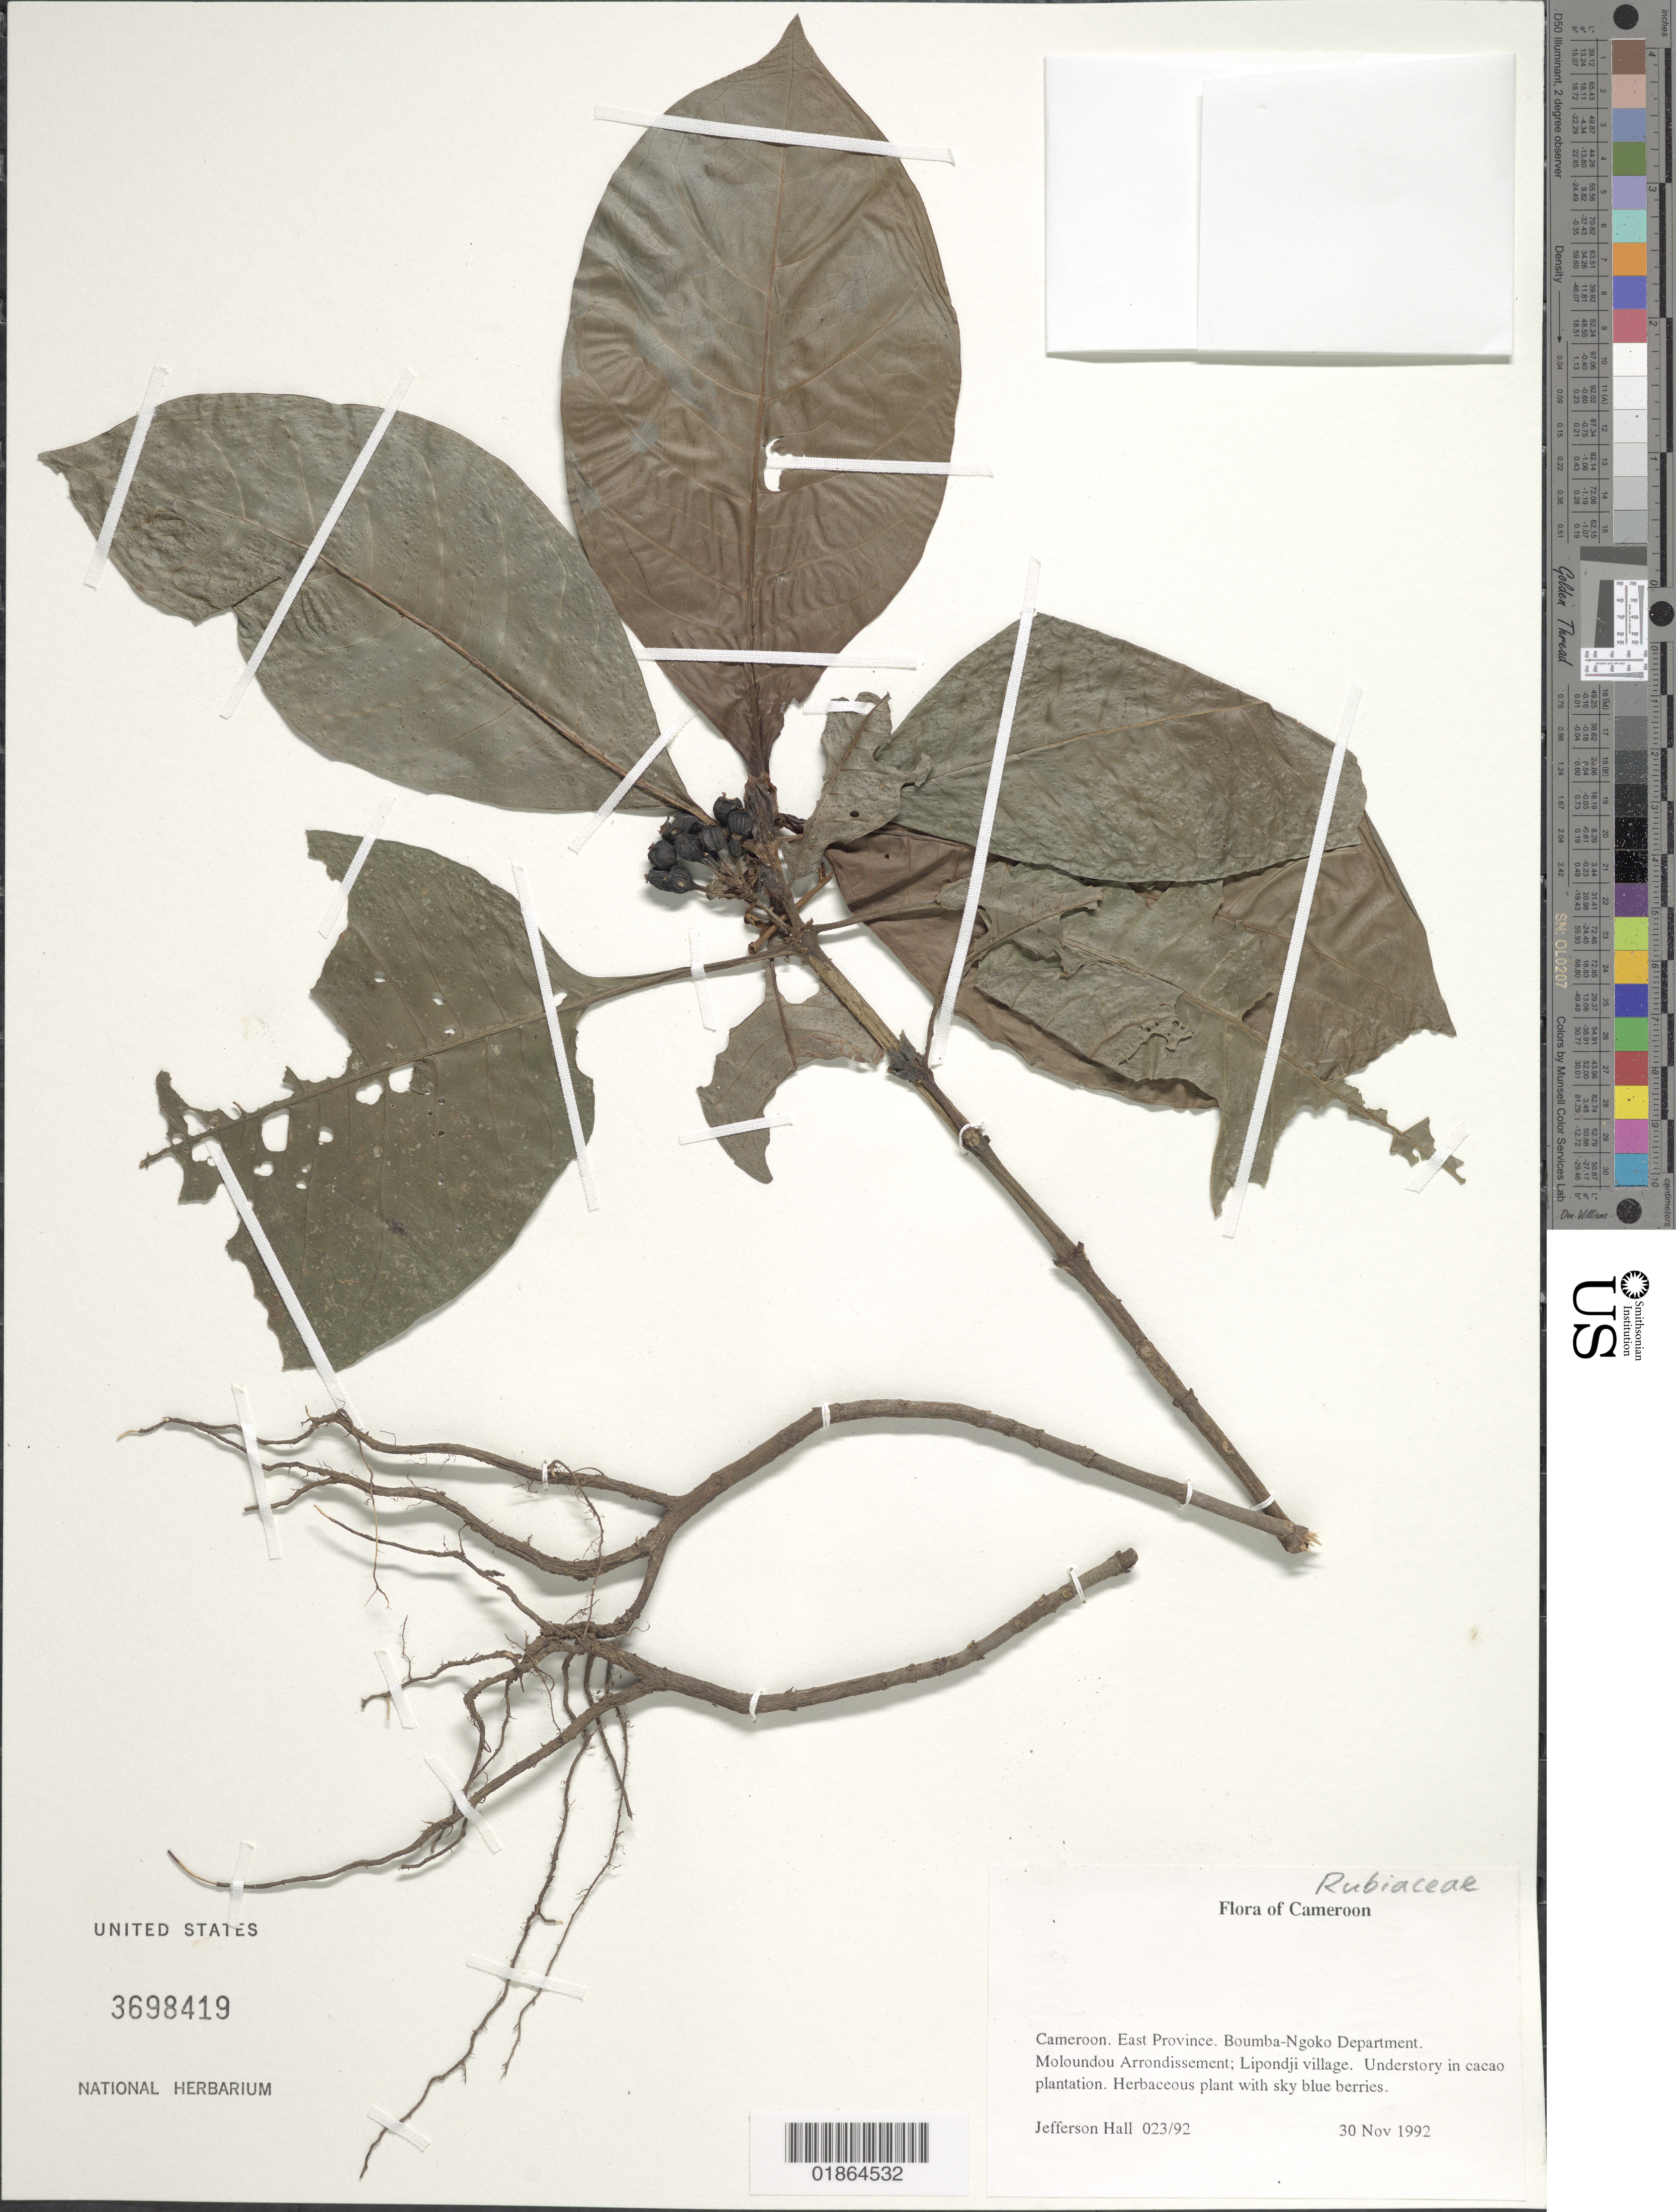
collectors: J. Hall & -. Edouard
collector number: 023/92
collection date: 1992-12-10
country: Cameroon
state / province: Est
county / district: Boumba-ngoko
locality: Moloundou Arrondissement; old SFIS logging concession.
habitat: Understory in cacao plantation.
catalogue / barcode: US 3698414